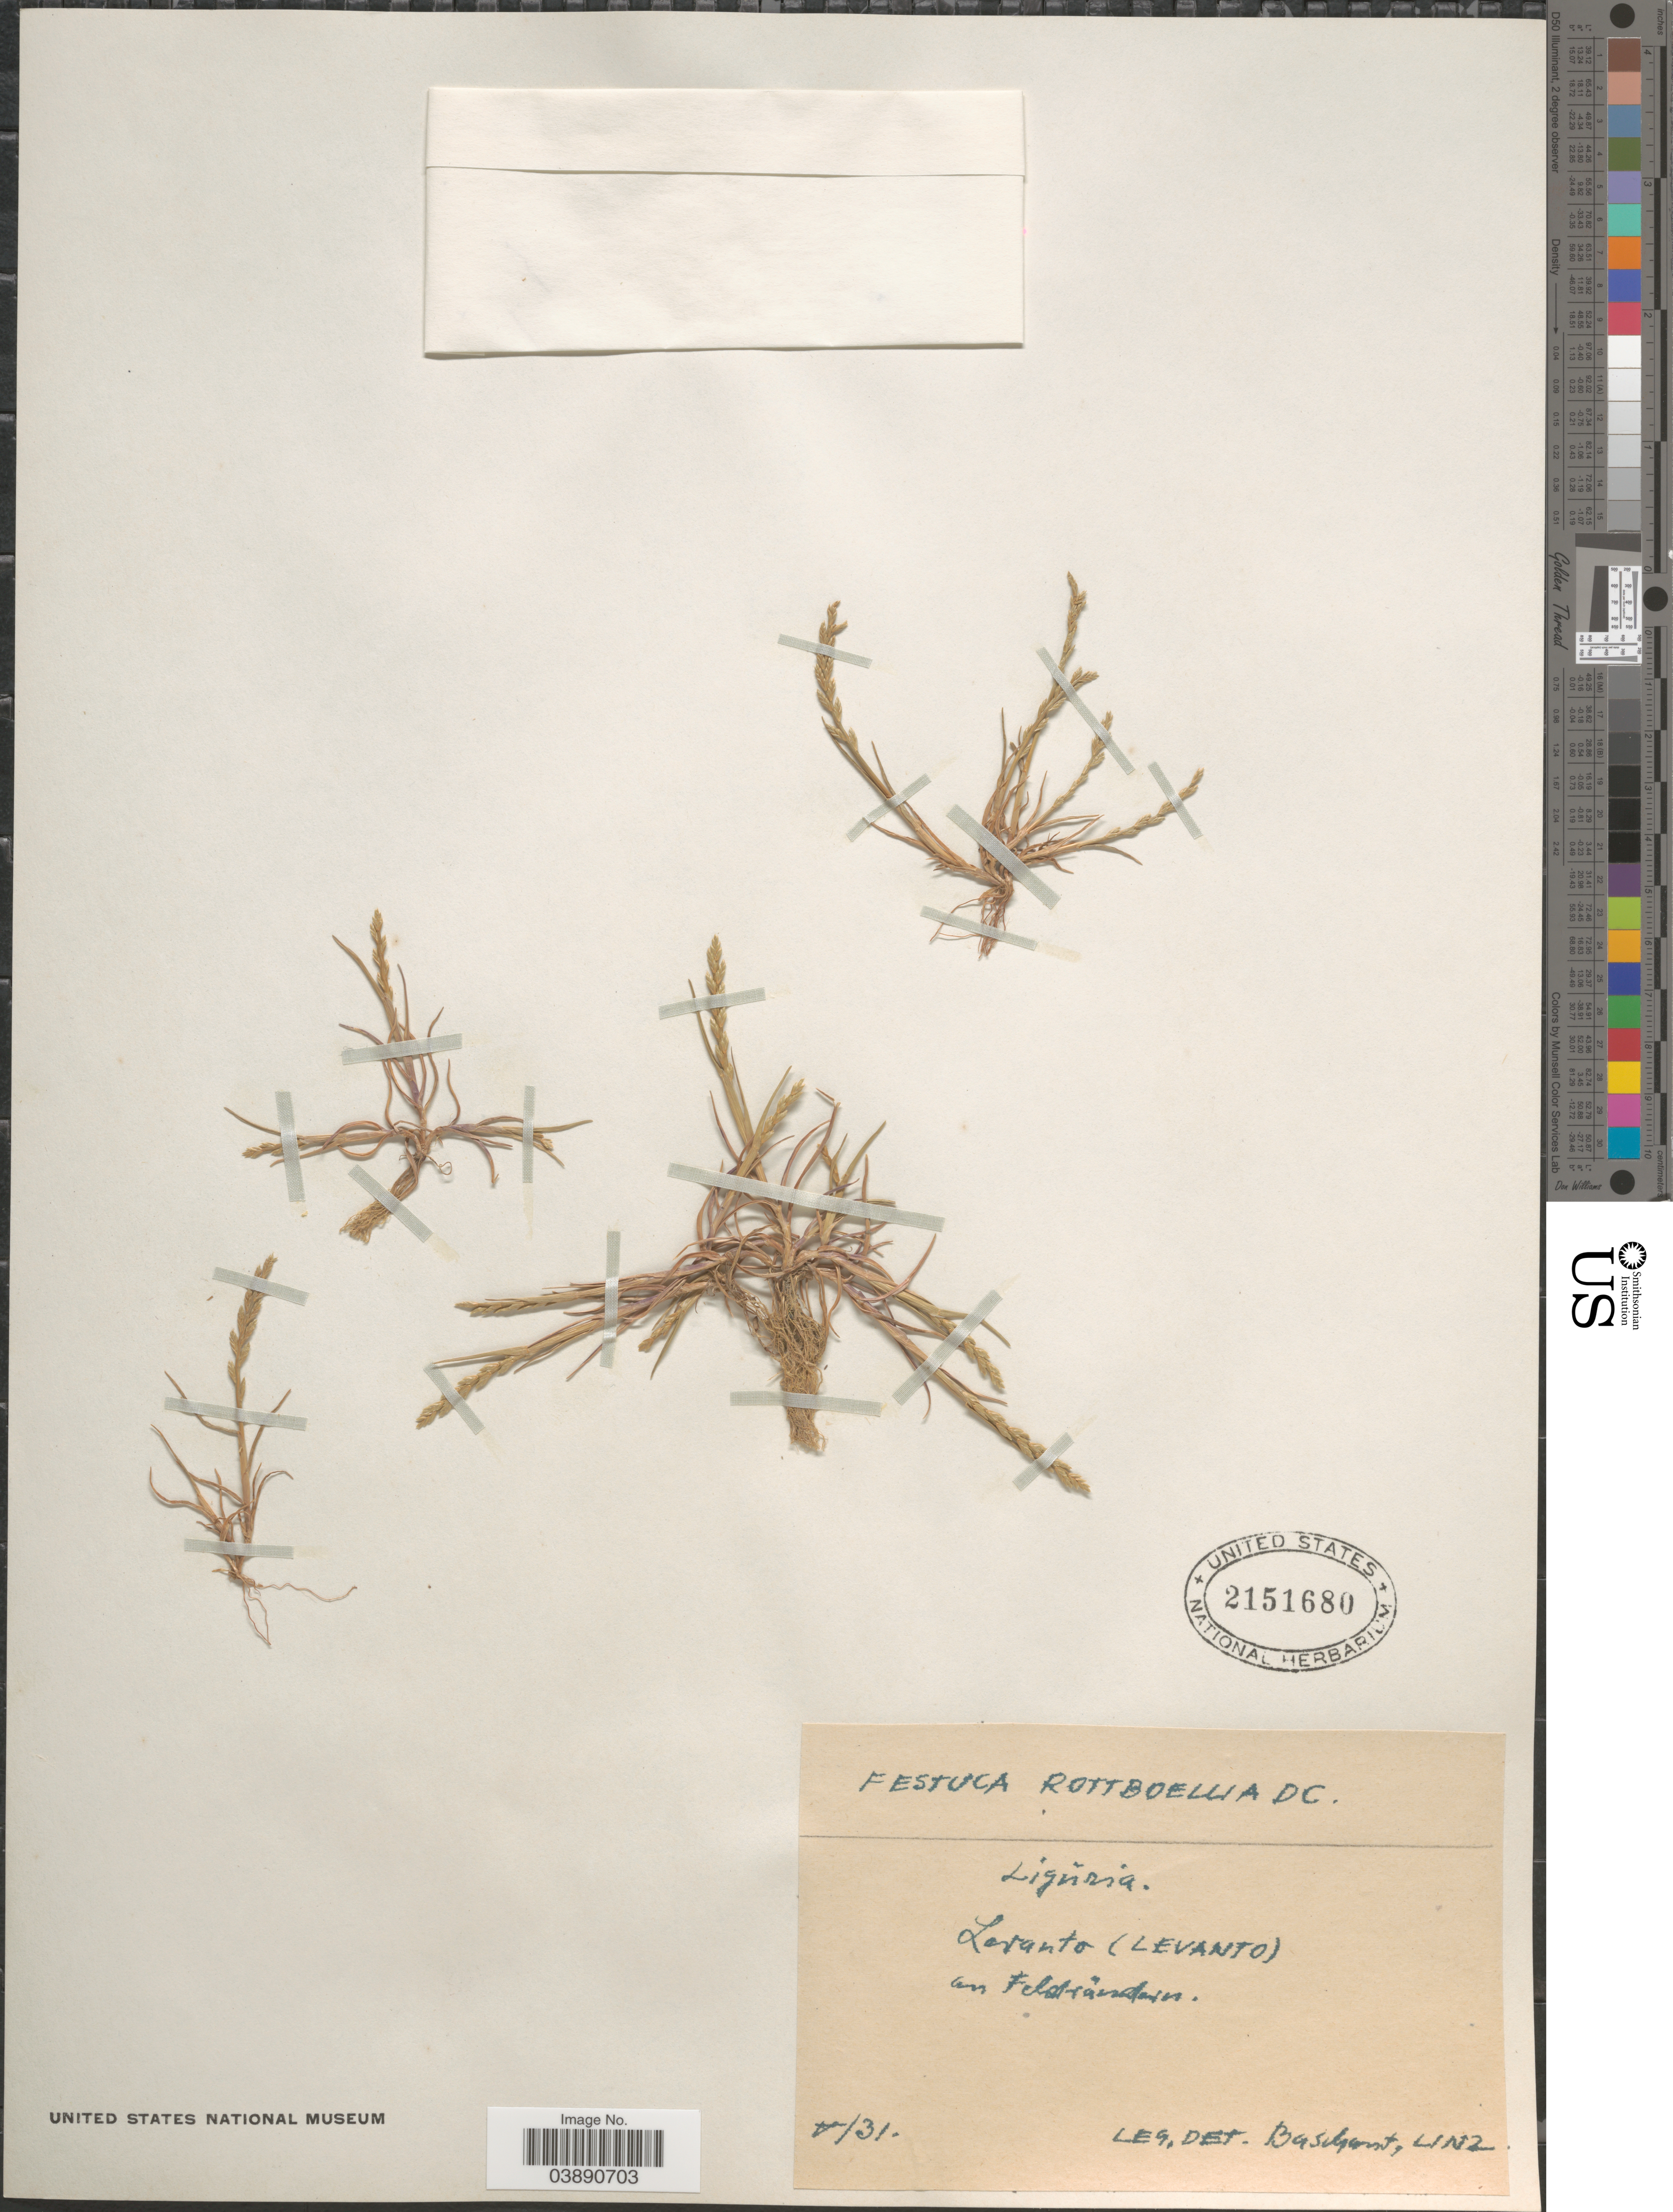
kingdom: Plantae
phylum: Tracheophyta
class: Liliopsida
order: Poales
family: Poaceae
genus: Festuca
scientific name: Festuca sp.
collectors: Baschant & Linz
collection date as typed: Transcribed d/m/y: /5/31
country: Italy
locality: Levanto (Levanto) an Feldränden [interpreted].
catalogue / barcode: US 2181680